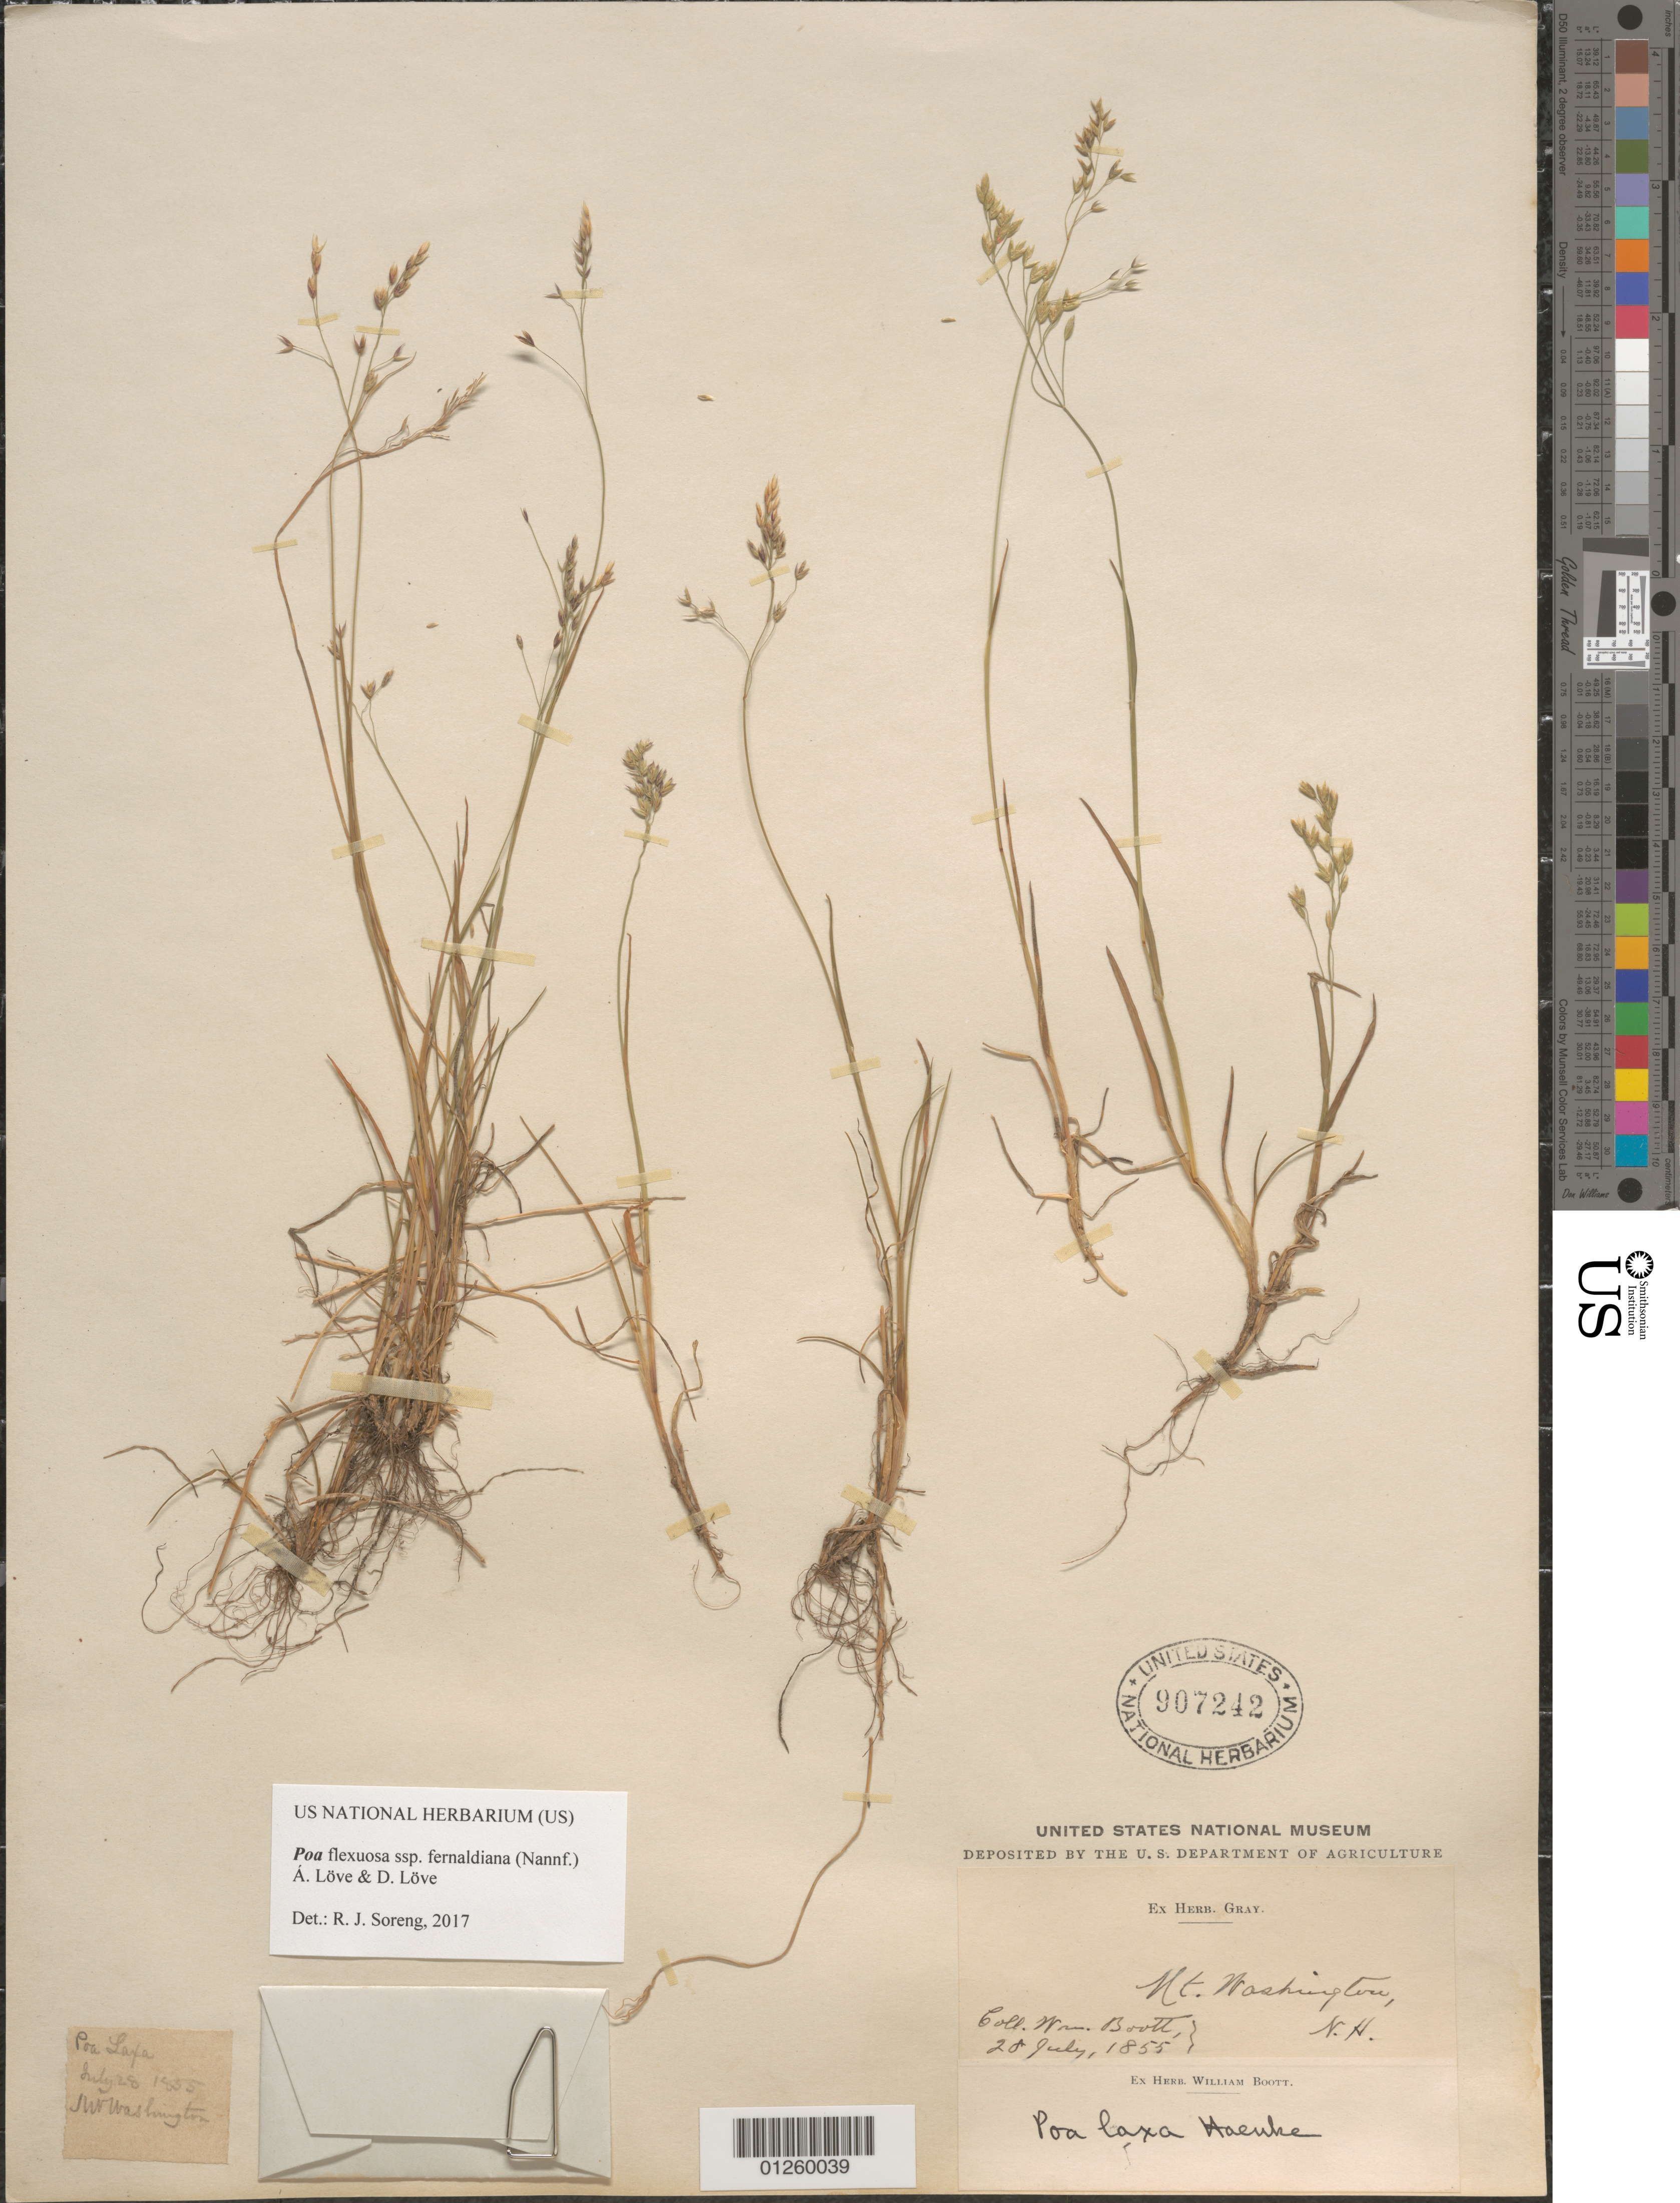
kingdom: Plantae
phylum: Tracheophyta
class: Liliopsida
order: Poales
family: Poaceae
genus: Poa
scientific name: Poa flexuosa Sm. subsp. fernaldiana (Nannf.) Á. Löve & D. Löve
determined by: Soreng, Robert J., Research Associate (BOT), Smithsonian Institution - National Museum of Natural History (UNITED STATES)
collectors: W. Boott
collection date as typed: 28 Jul 1855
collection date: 1855-07-28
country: United States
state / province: New Hampshire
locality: Mt. Washington. N. H.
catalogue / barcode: US 907242